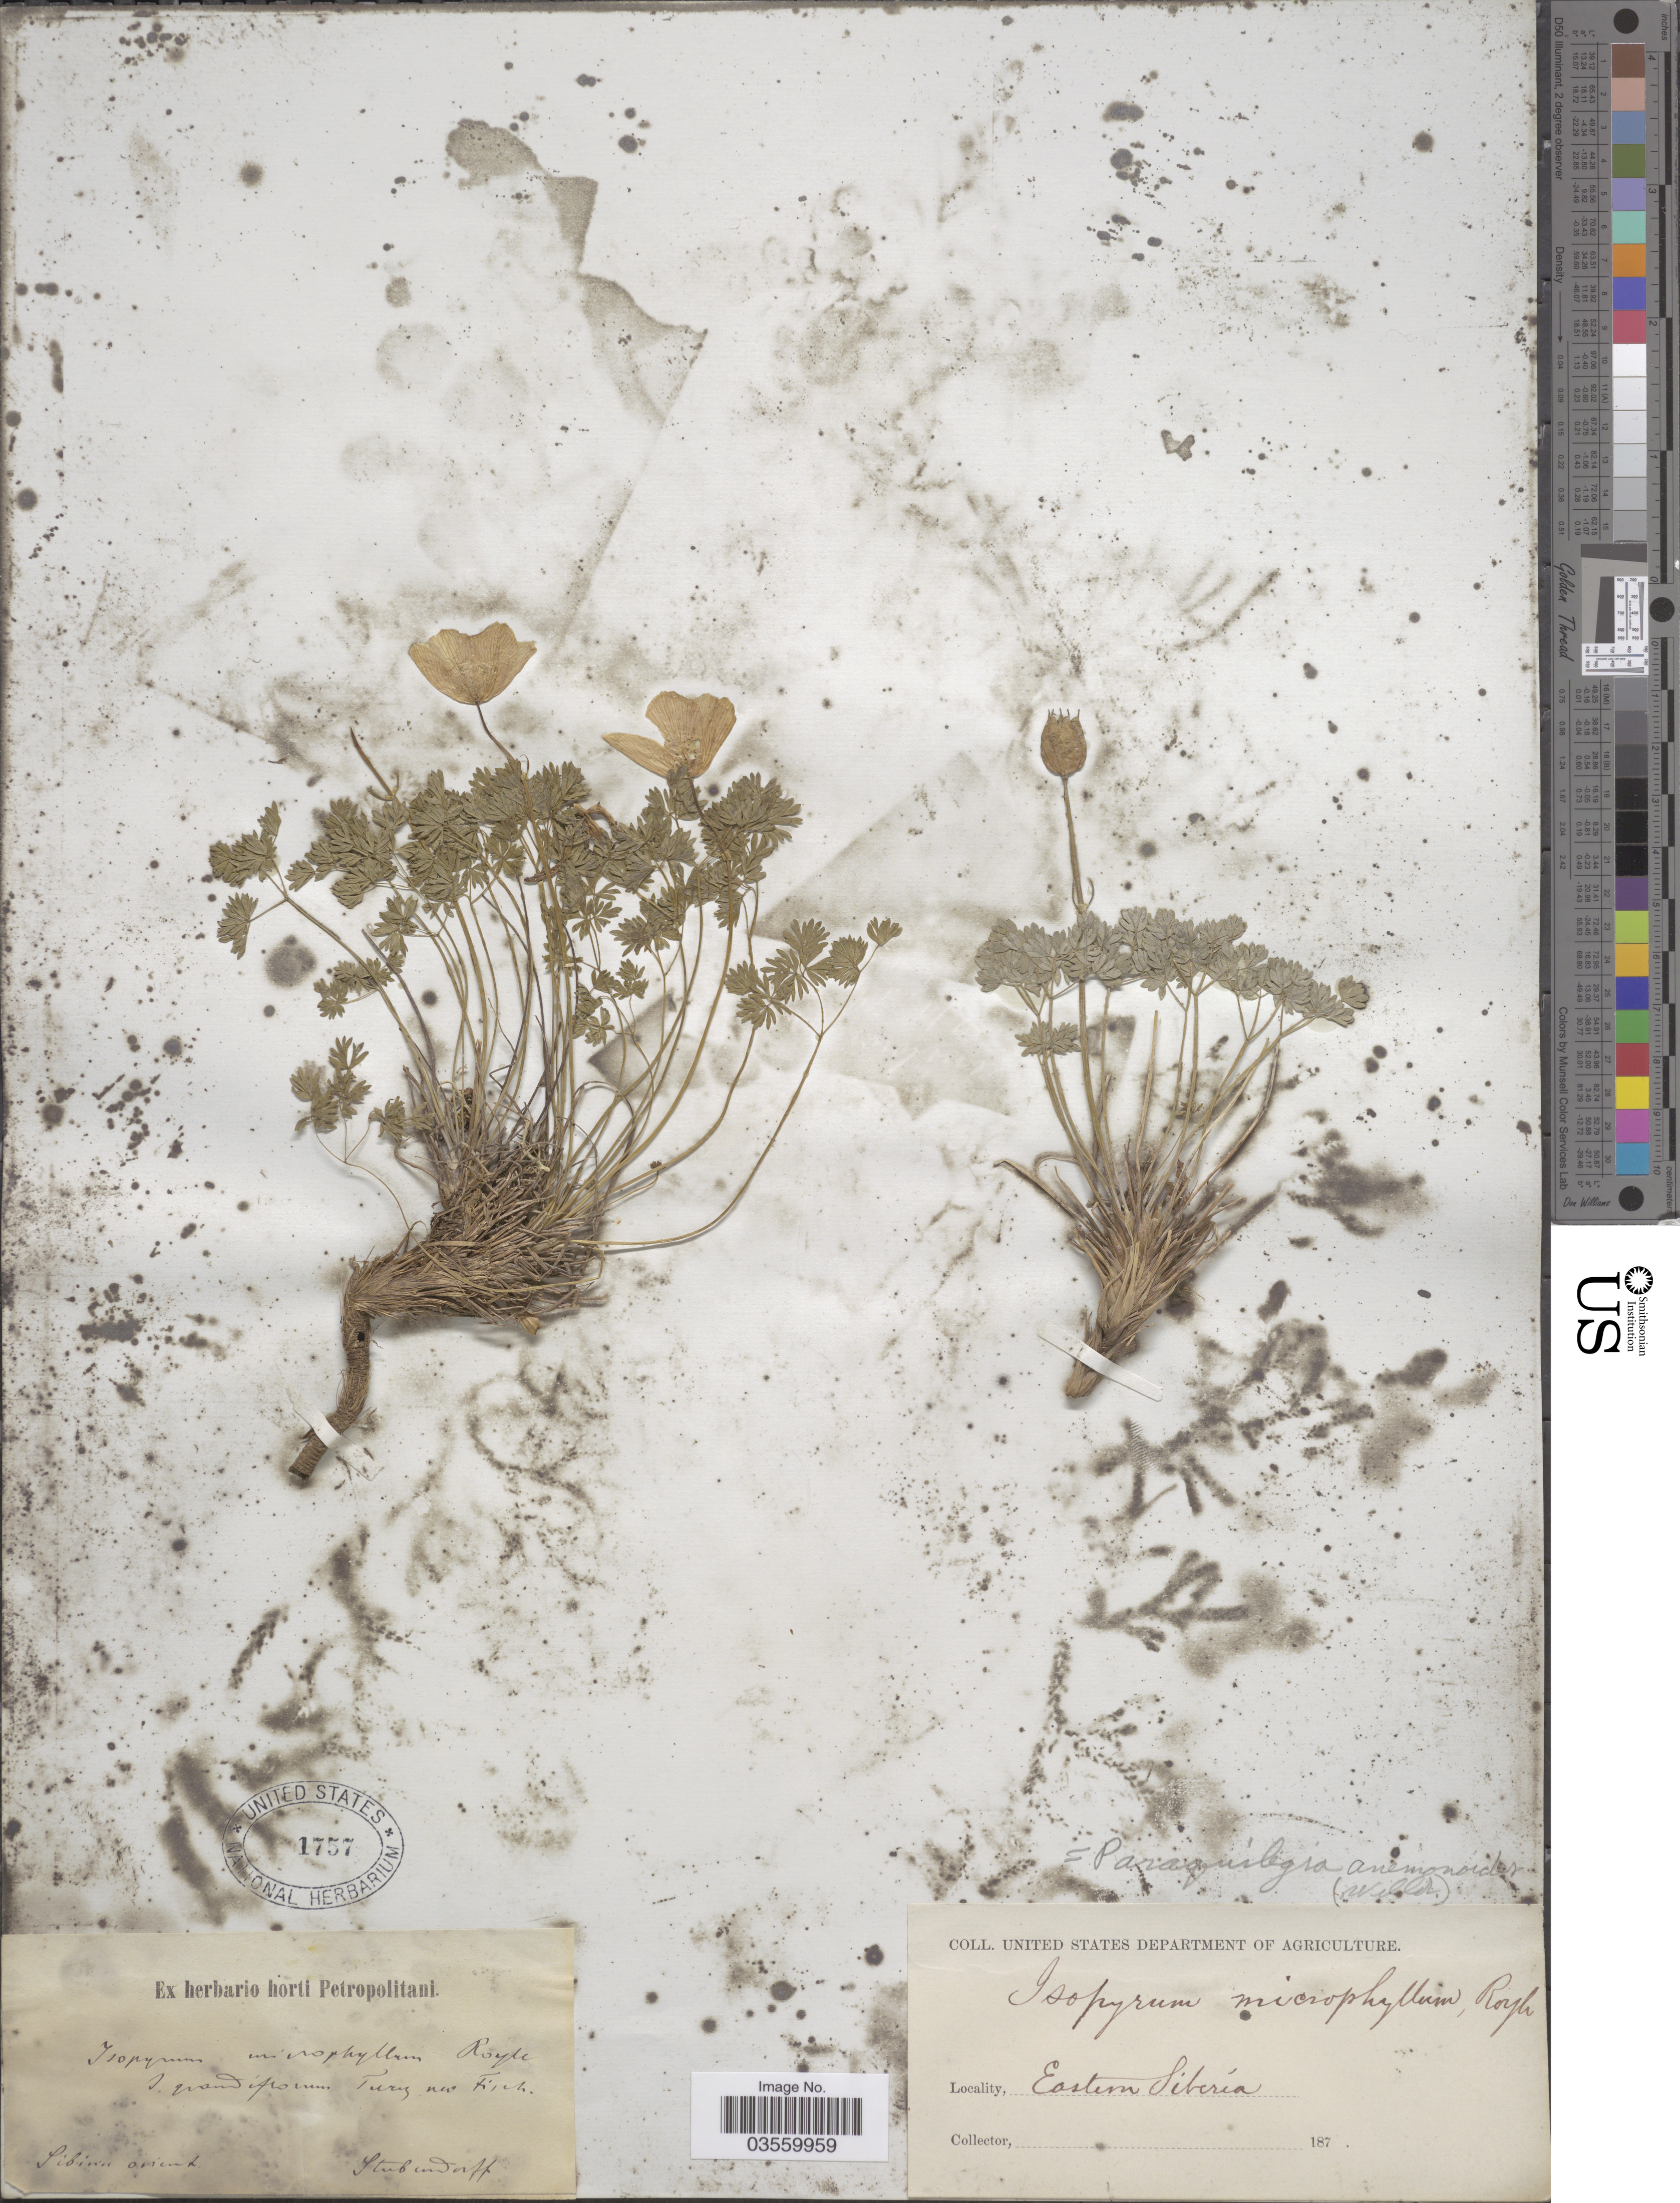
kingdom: Plantae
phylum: Tracheophyta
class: Magnoliopsida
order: Ranunculales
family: Ranunculaceae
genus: Paraquilegia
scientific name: Paraquilegia microphylla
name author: (Royle) J.R. Drumm. & Hutch.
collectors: -. Stubendorff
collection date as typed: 187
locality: Sibiria orient. Eastern Siberia.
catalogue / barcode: US 1757